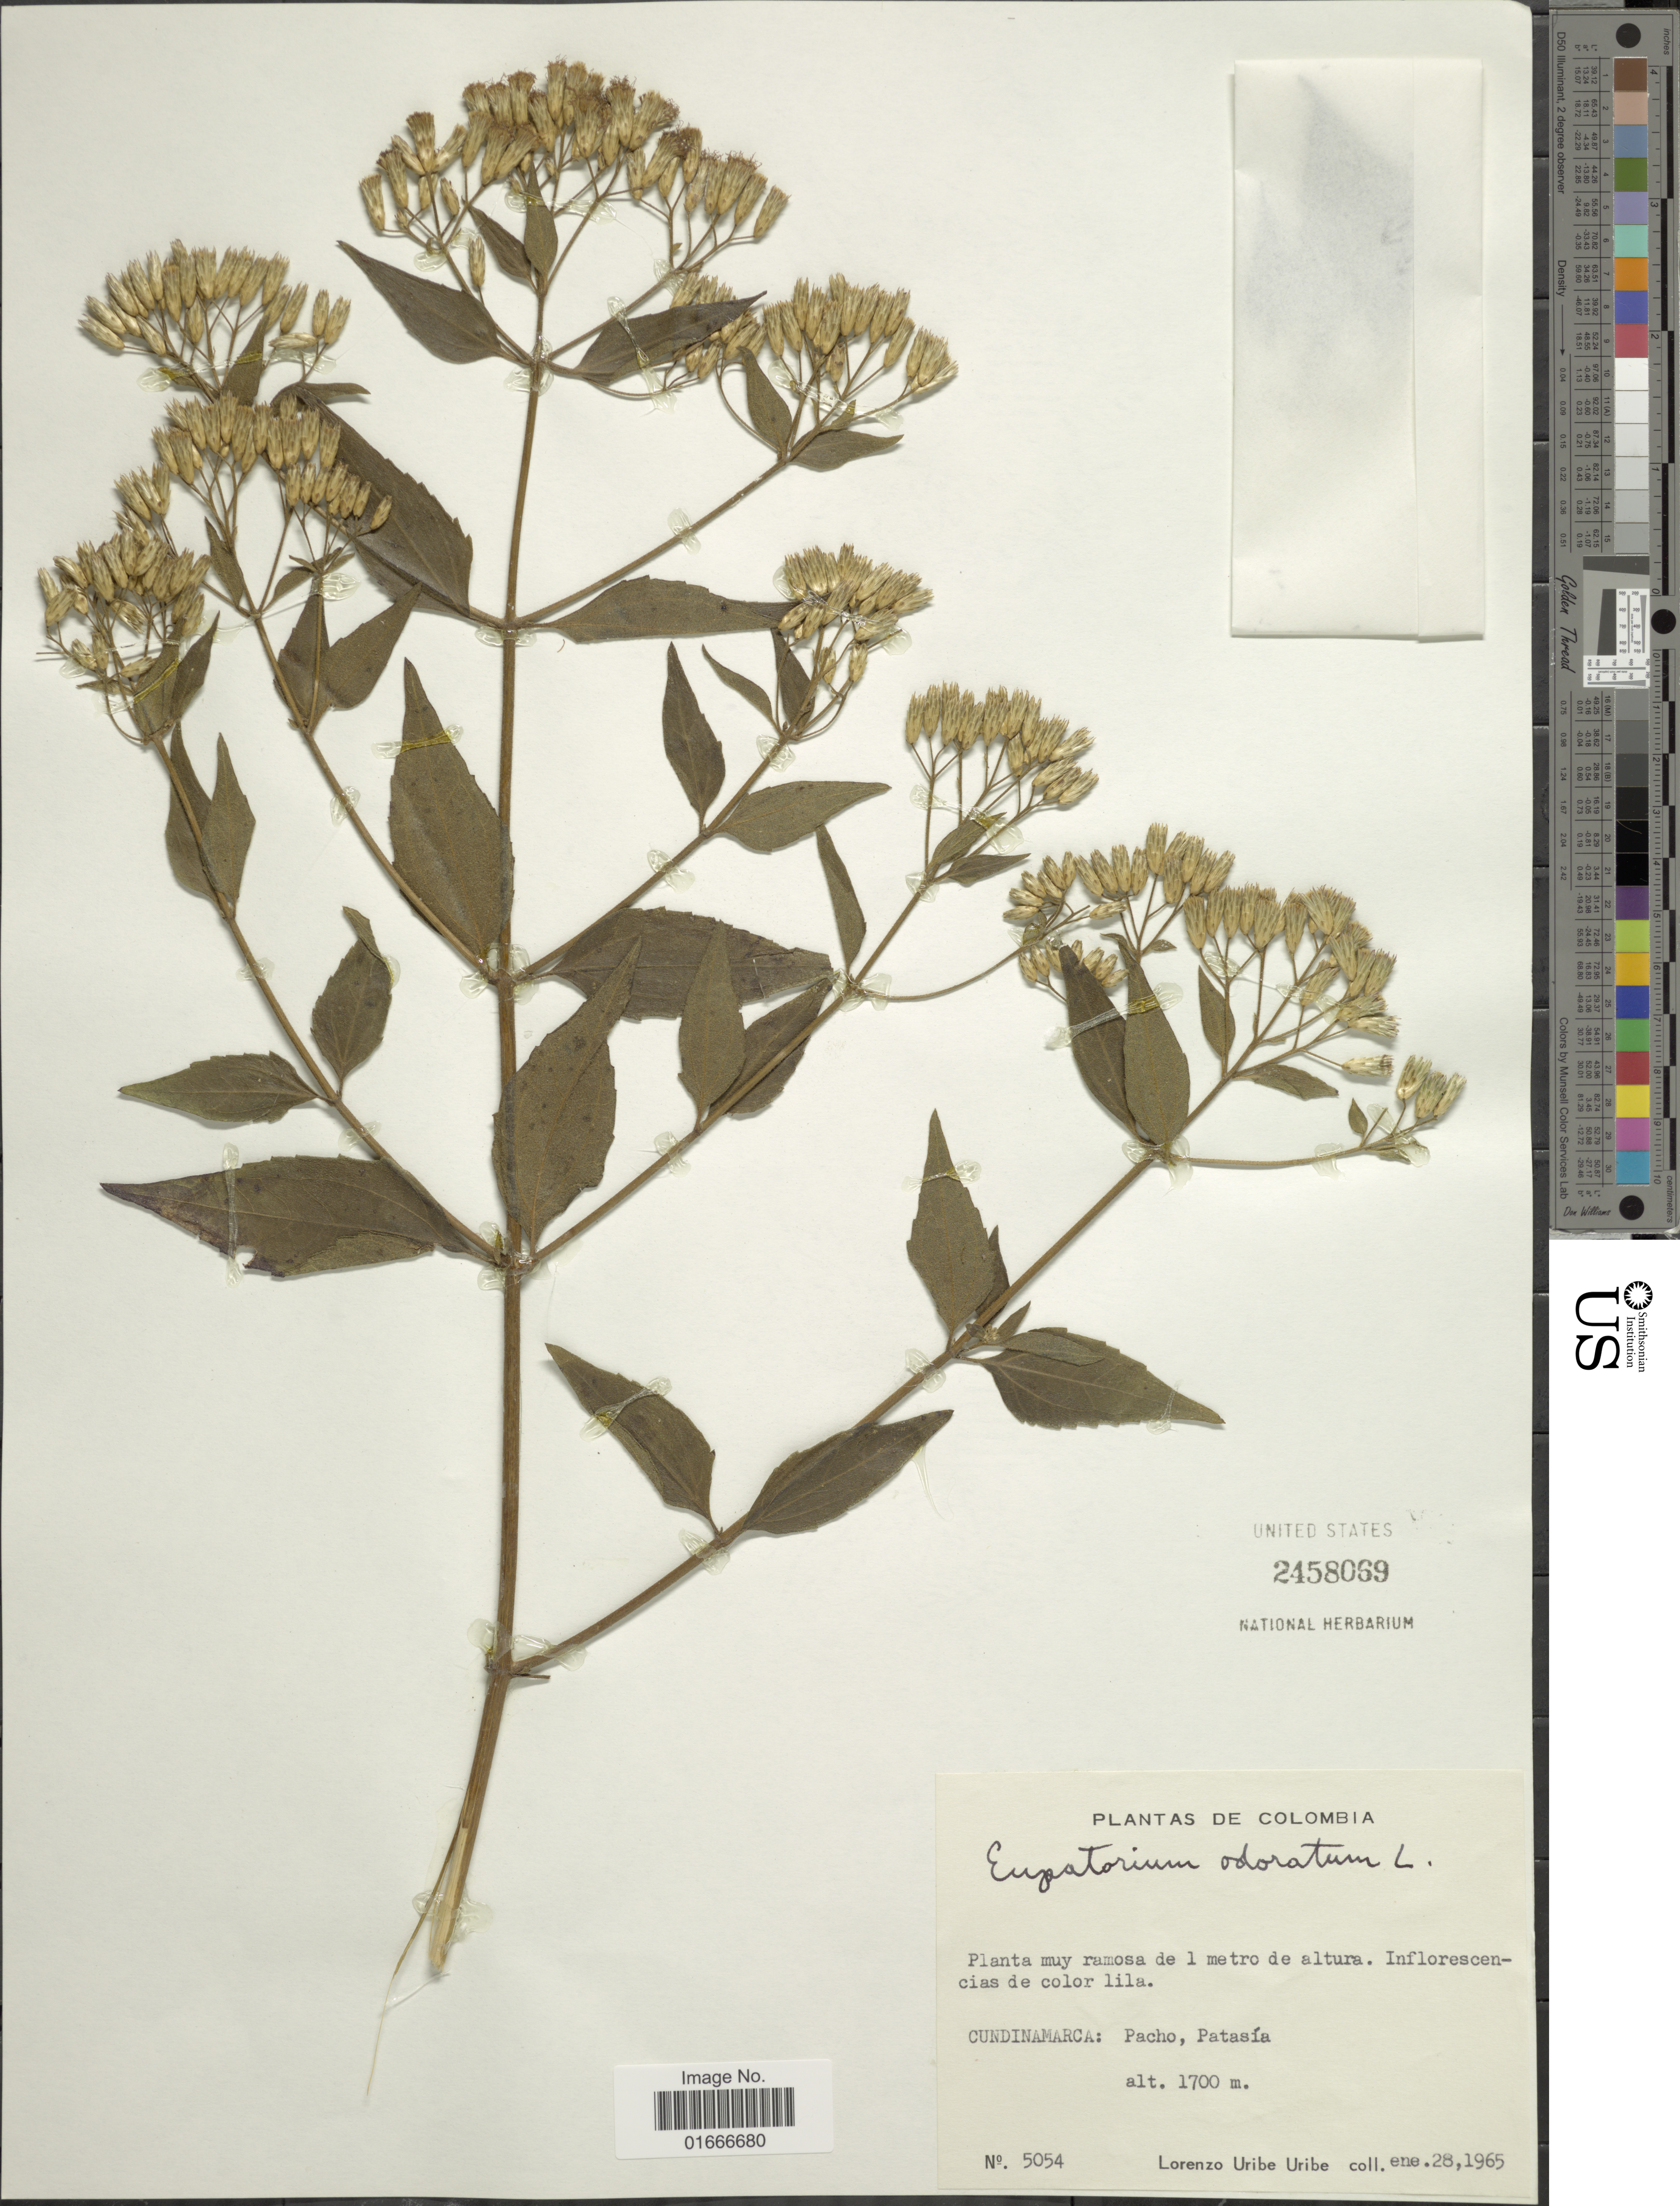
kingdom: Plantae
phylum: Tracheophyta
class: Magnoliopsida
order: Asterales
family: Asteraceae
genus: Chromolaena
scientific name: Chromolaena odorata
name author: (L.) R.M. King & H. Rob.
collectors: L. Uribe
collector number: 5054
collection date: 1965-01-28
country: Colombia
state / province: Cundinamarca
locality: Pacho, Patasia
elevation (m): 1700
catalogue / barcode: US 2458069